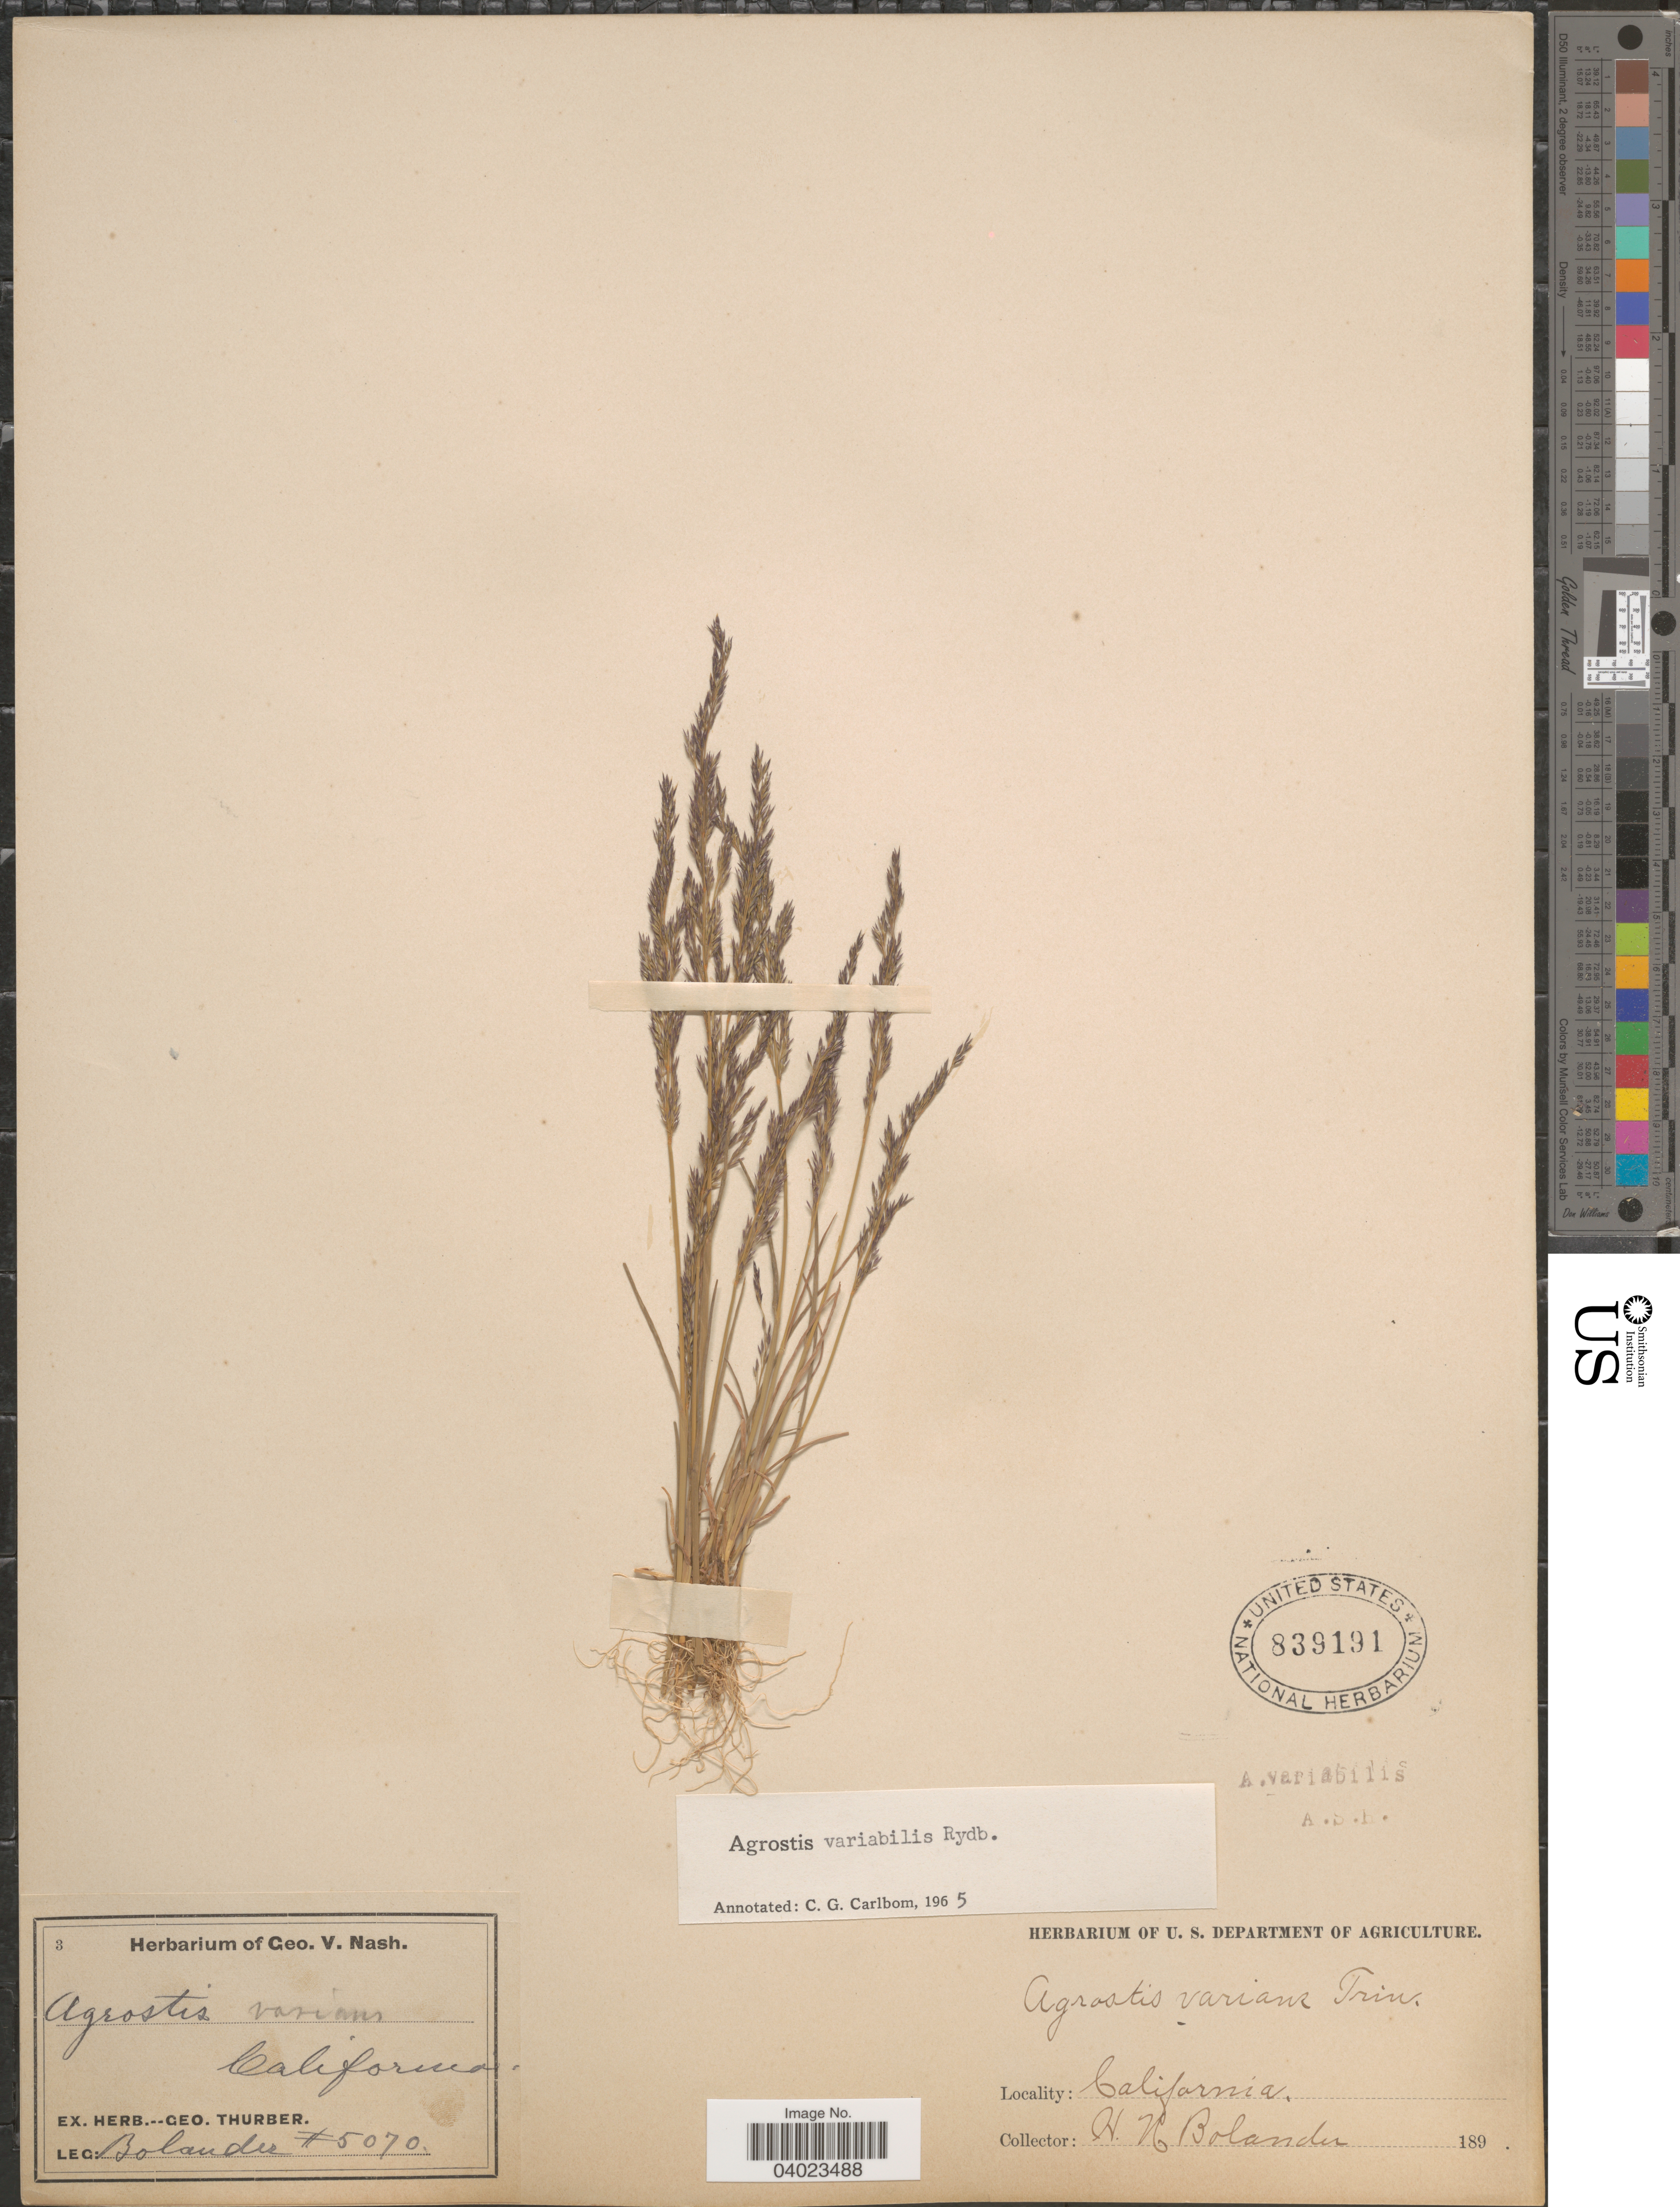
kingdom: Plantae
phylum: Tracheophyta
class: Liliopsida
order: Poales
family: Poaceae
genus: Agrostis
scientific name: Agrostis variabilis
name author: Rydb.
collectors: H. Bolander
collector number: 5070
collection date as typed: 189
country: United States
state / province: California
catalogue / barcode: US 839191